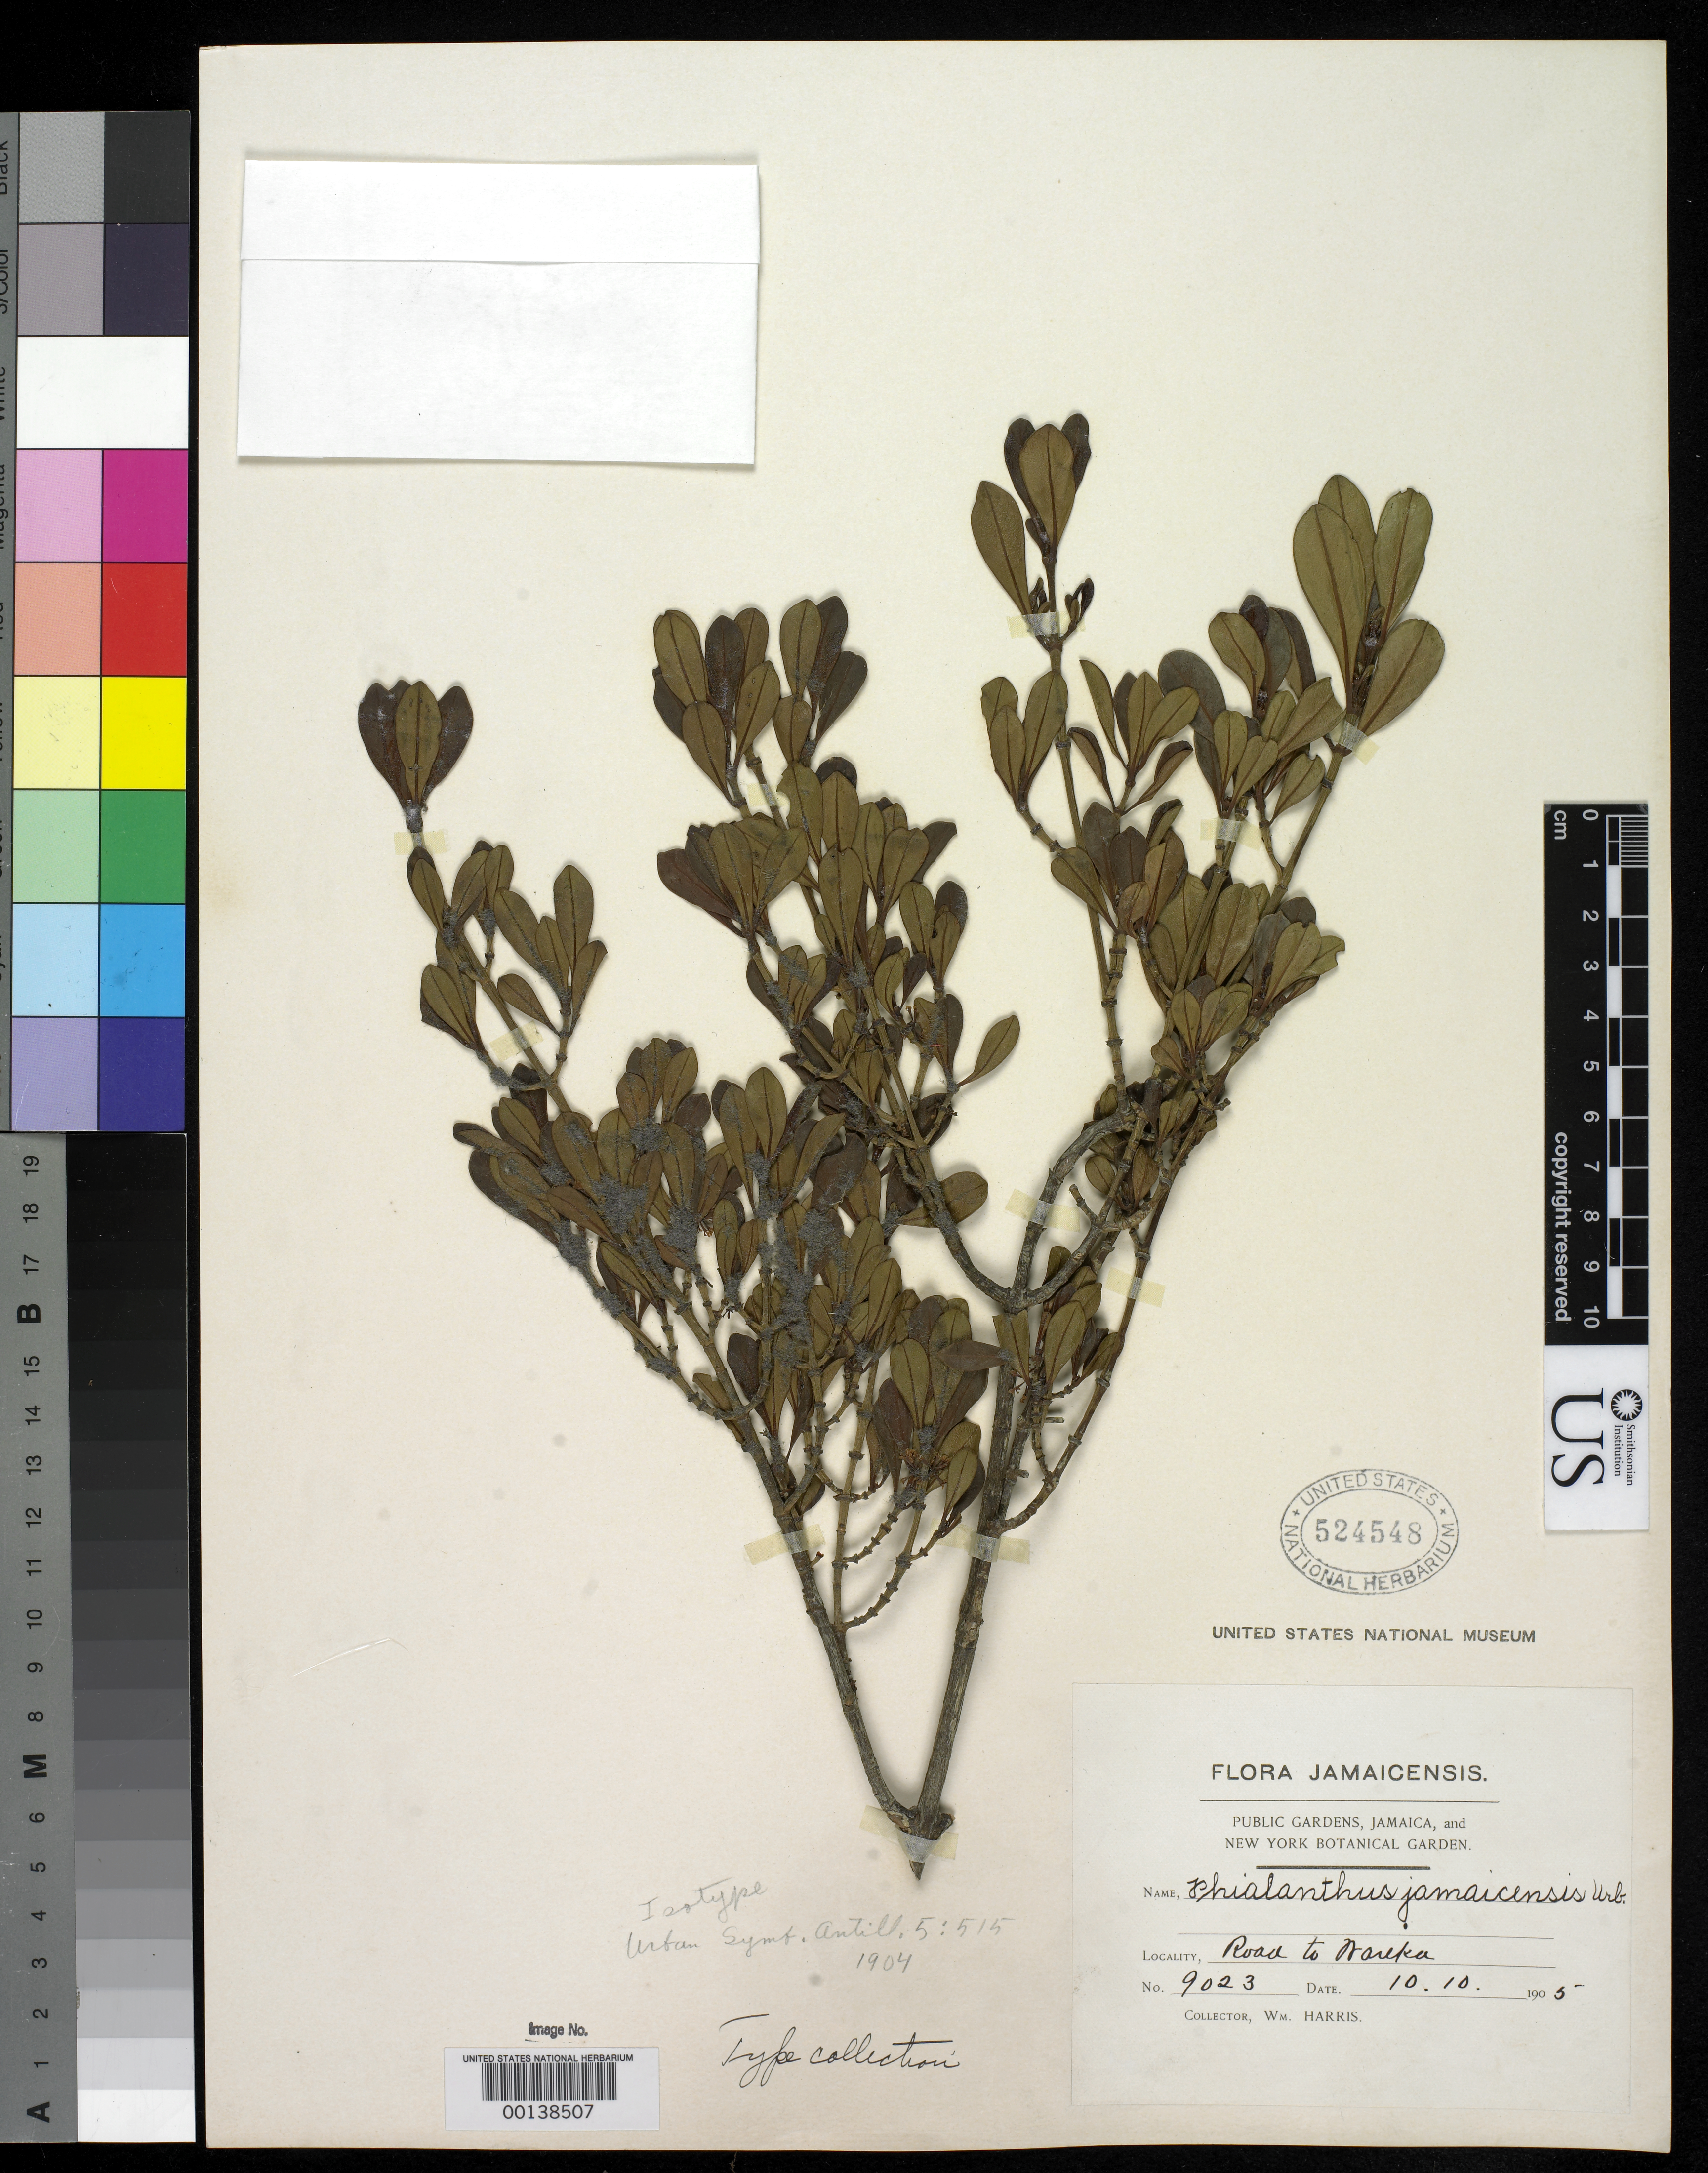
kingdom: Plantae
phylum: Tracheophyta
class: Magnoliopsida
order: Gentianales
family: Rubiaceae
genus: Phialanthus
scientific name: Phialanthus jamaicensis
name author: Urb.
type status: Isotype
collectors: W. H. Harris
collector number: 9023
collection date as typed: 10 Oct 1905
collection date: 1905-10-10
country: Jamaica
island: Greater Antilles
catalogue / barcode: US 524548